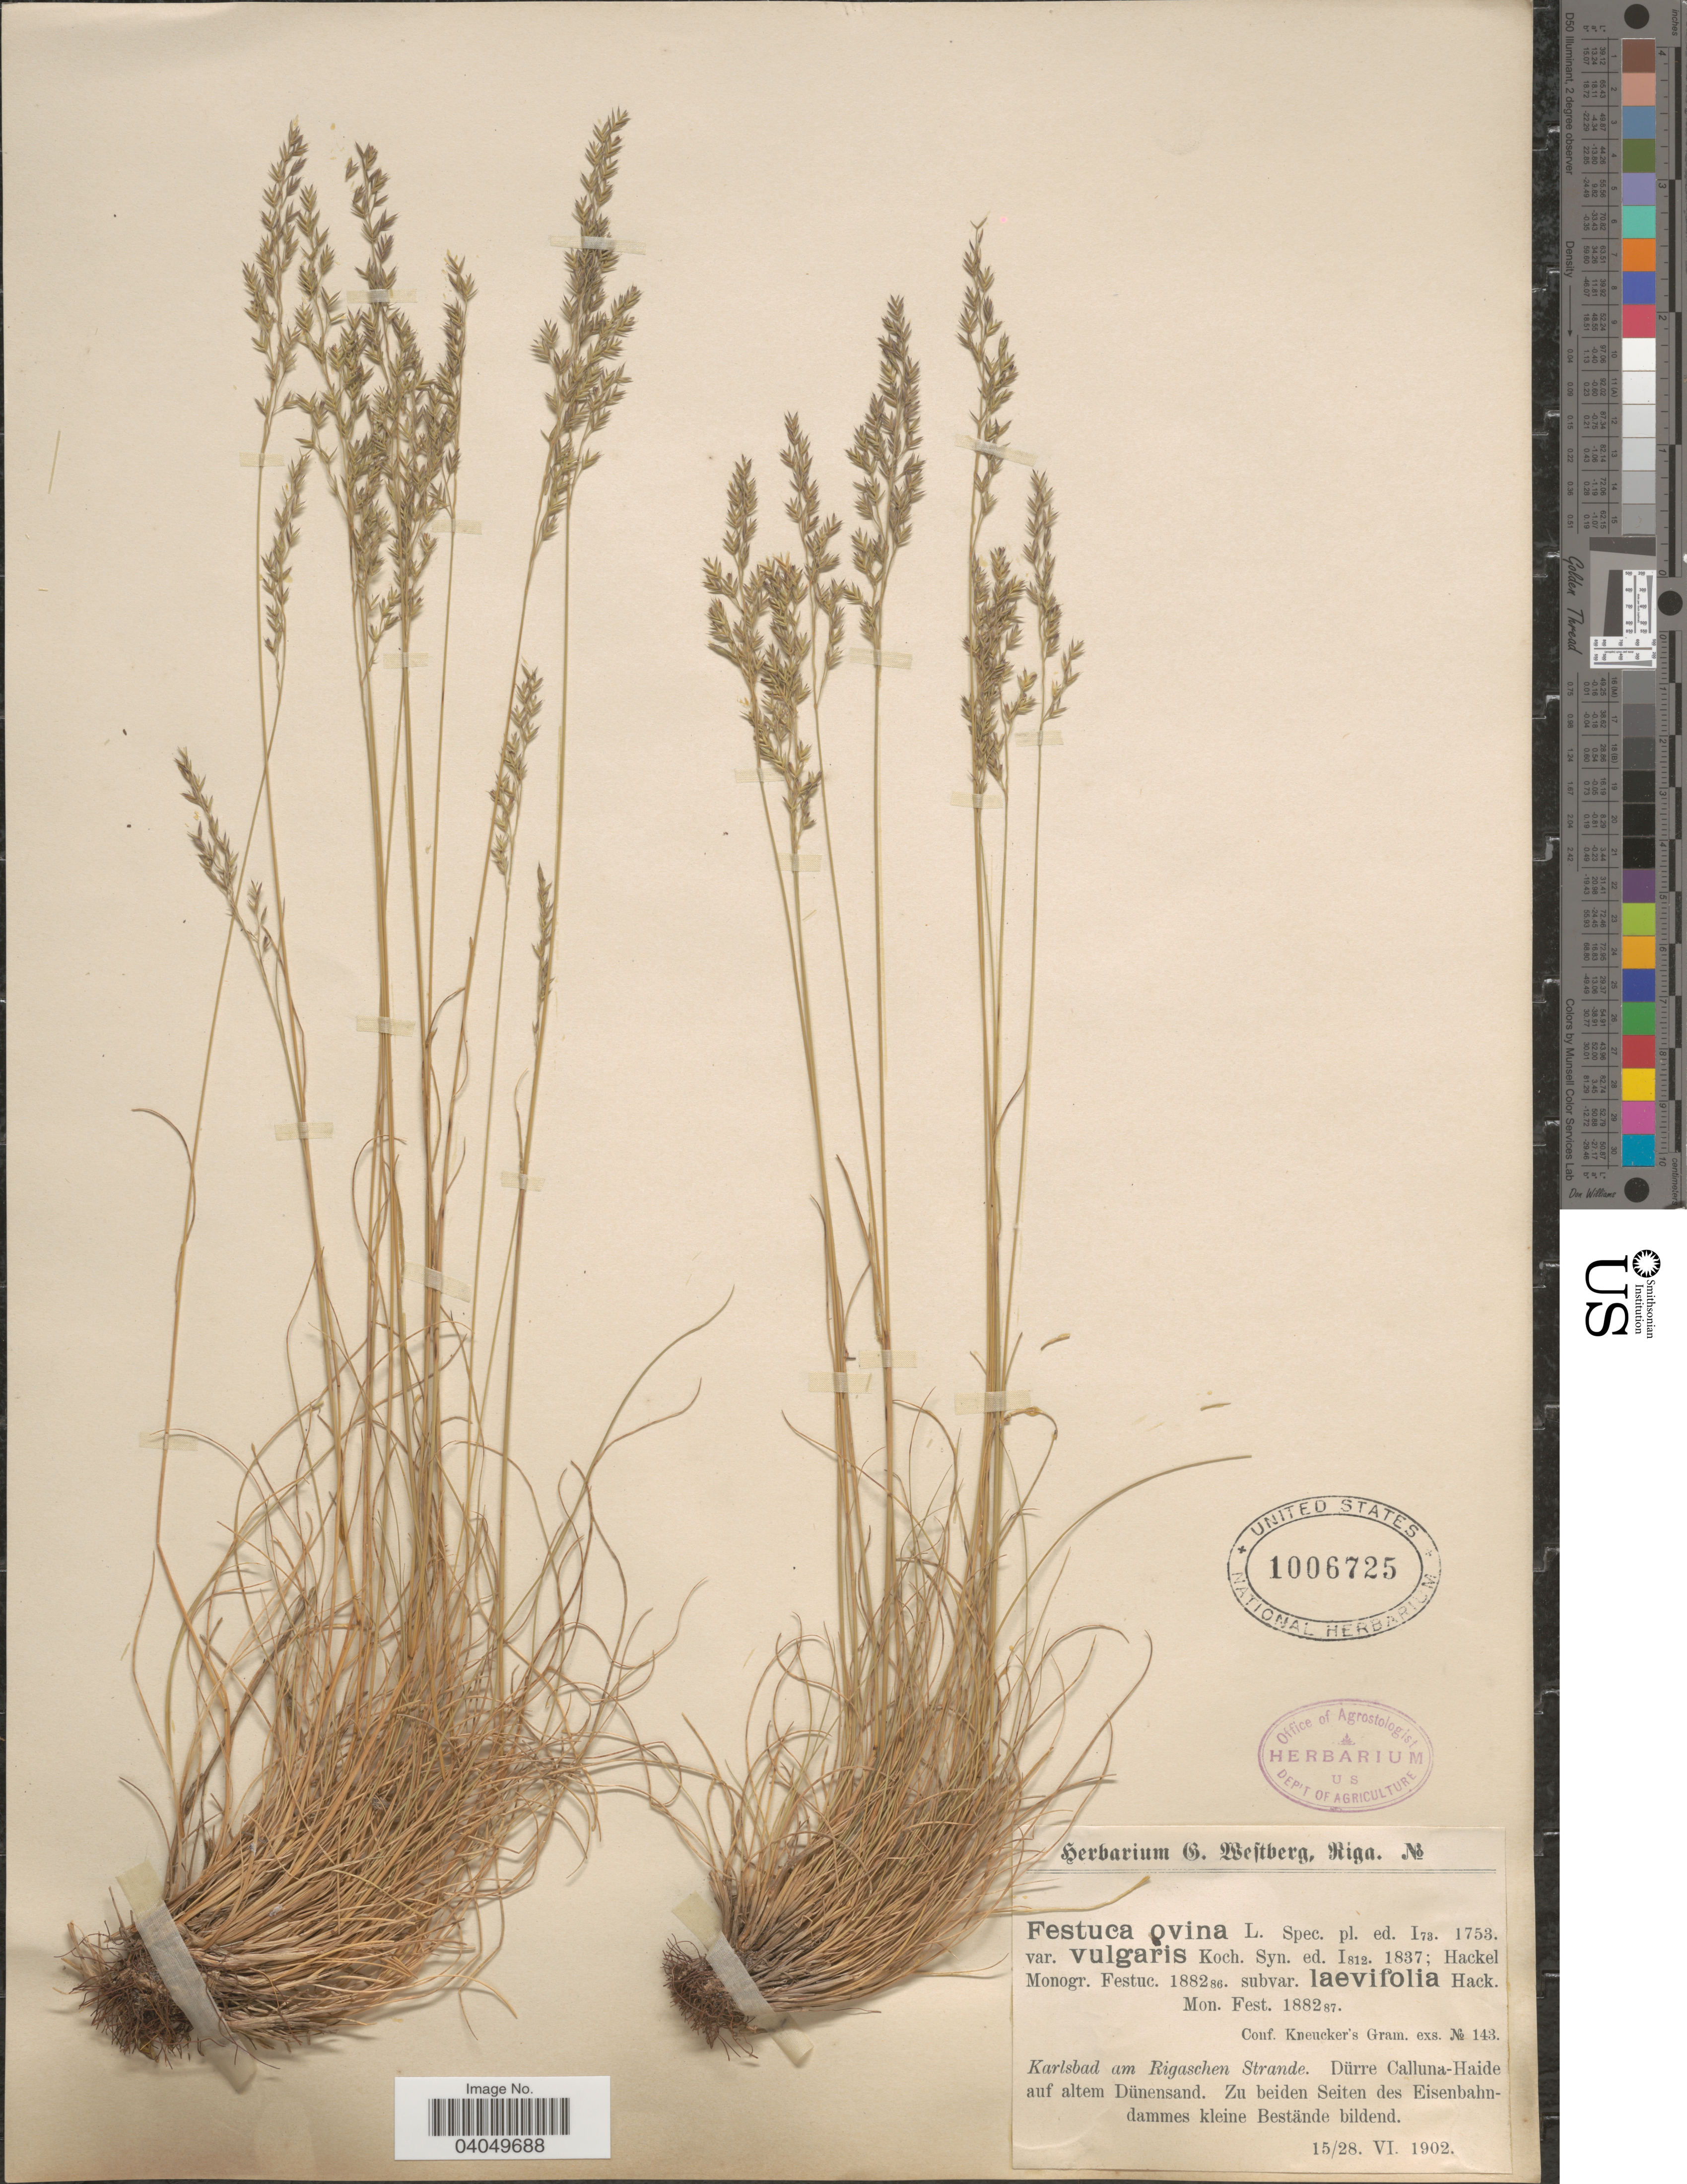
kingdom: Plantae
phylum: Tracheophyta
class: Liliopsida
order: Poales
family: Poaceae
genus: Festuca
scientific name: Festuca ovina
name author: L.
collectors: Ex herb. O. Westberg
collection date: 1902-06-15/1902-06-28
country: Latvia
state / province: Riga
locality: Karlsbad am Rigaschen Strande. Dürre Calluna-Haide auf altem Dünensand. Zu beiden Seiten des Eisenbahn-dammes kleine Bestände bildend.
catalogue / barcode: US 1006725